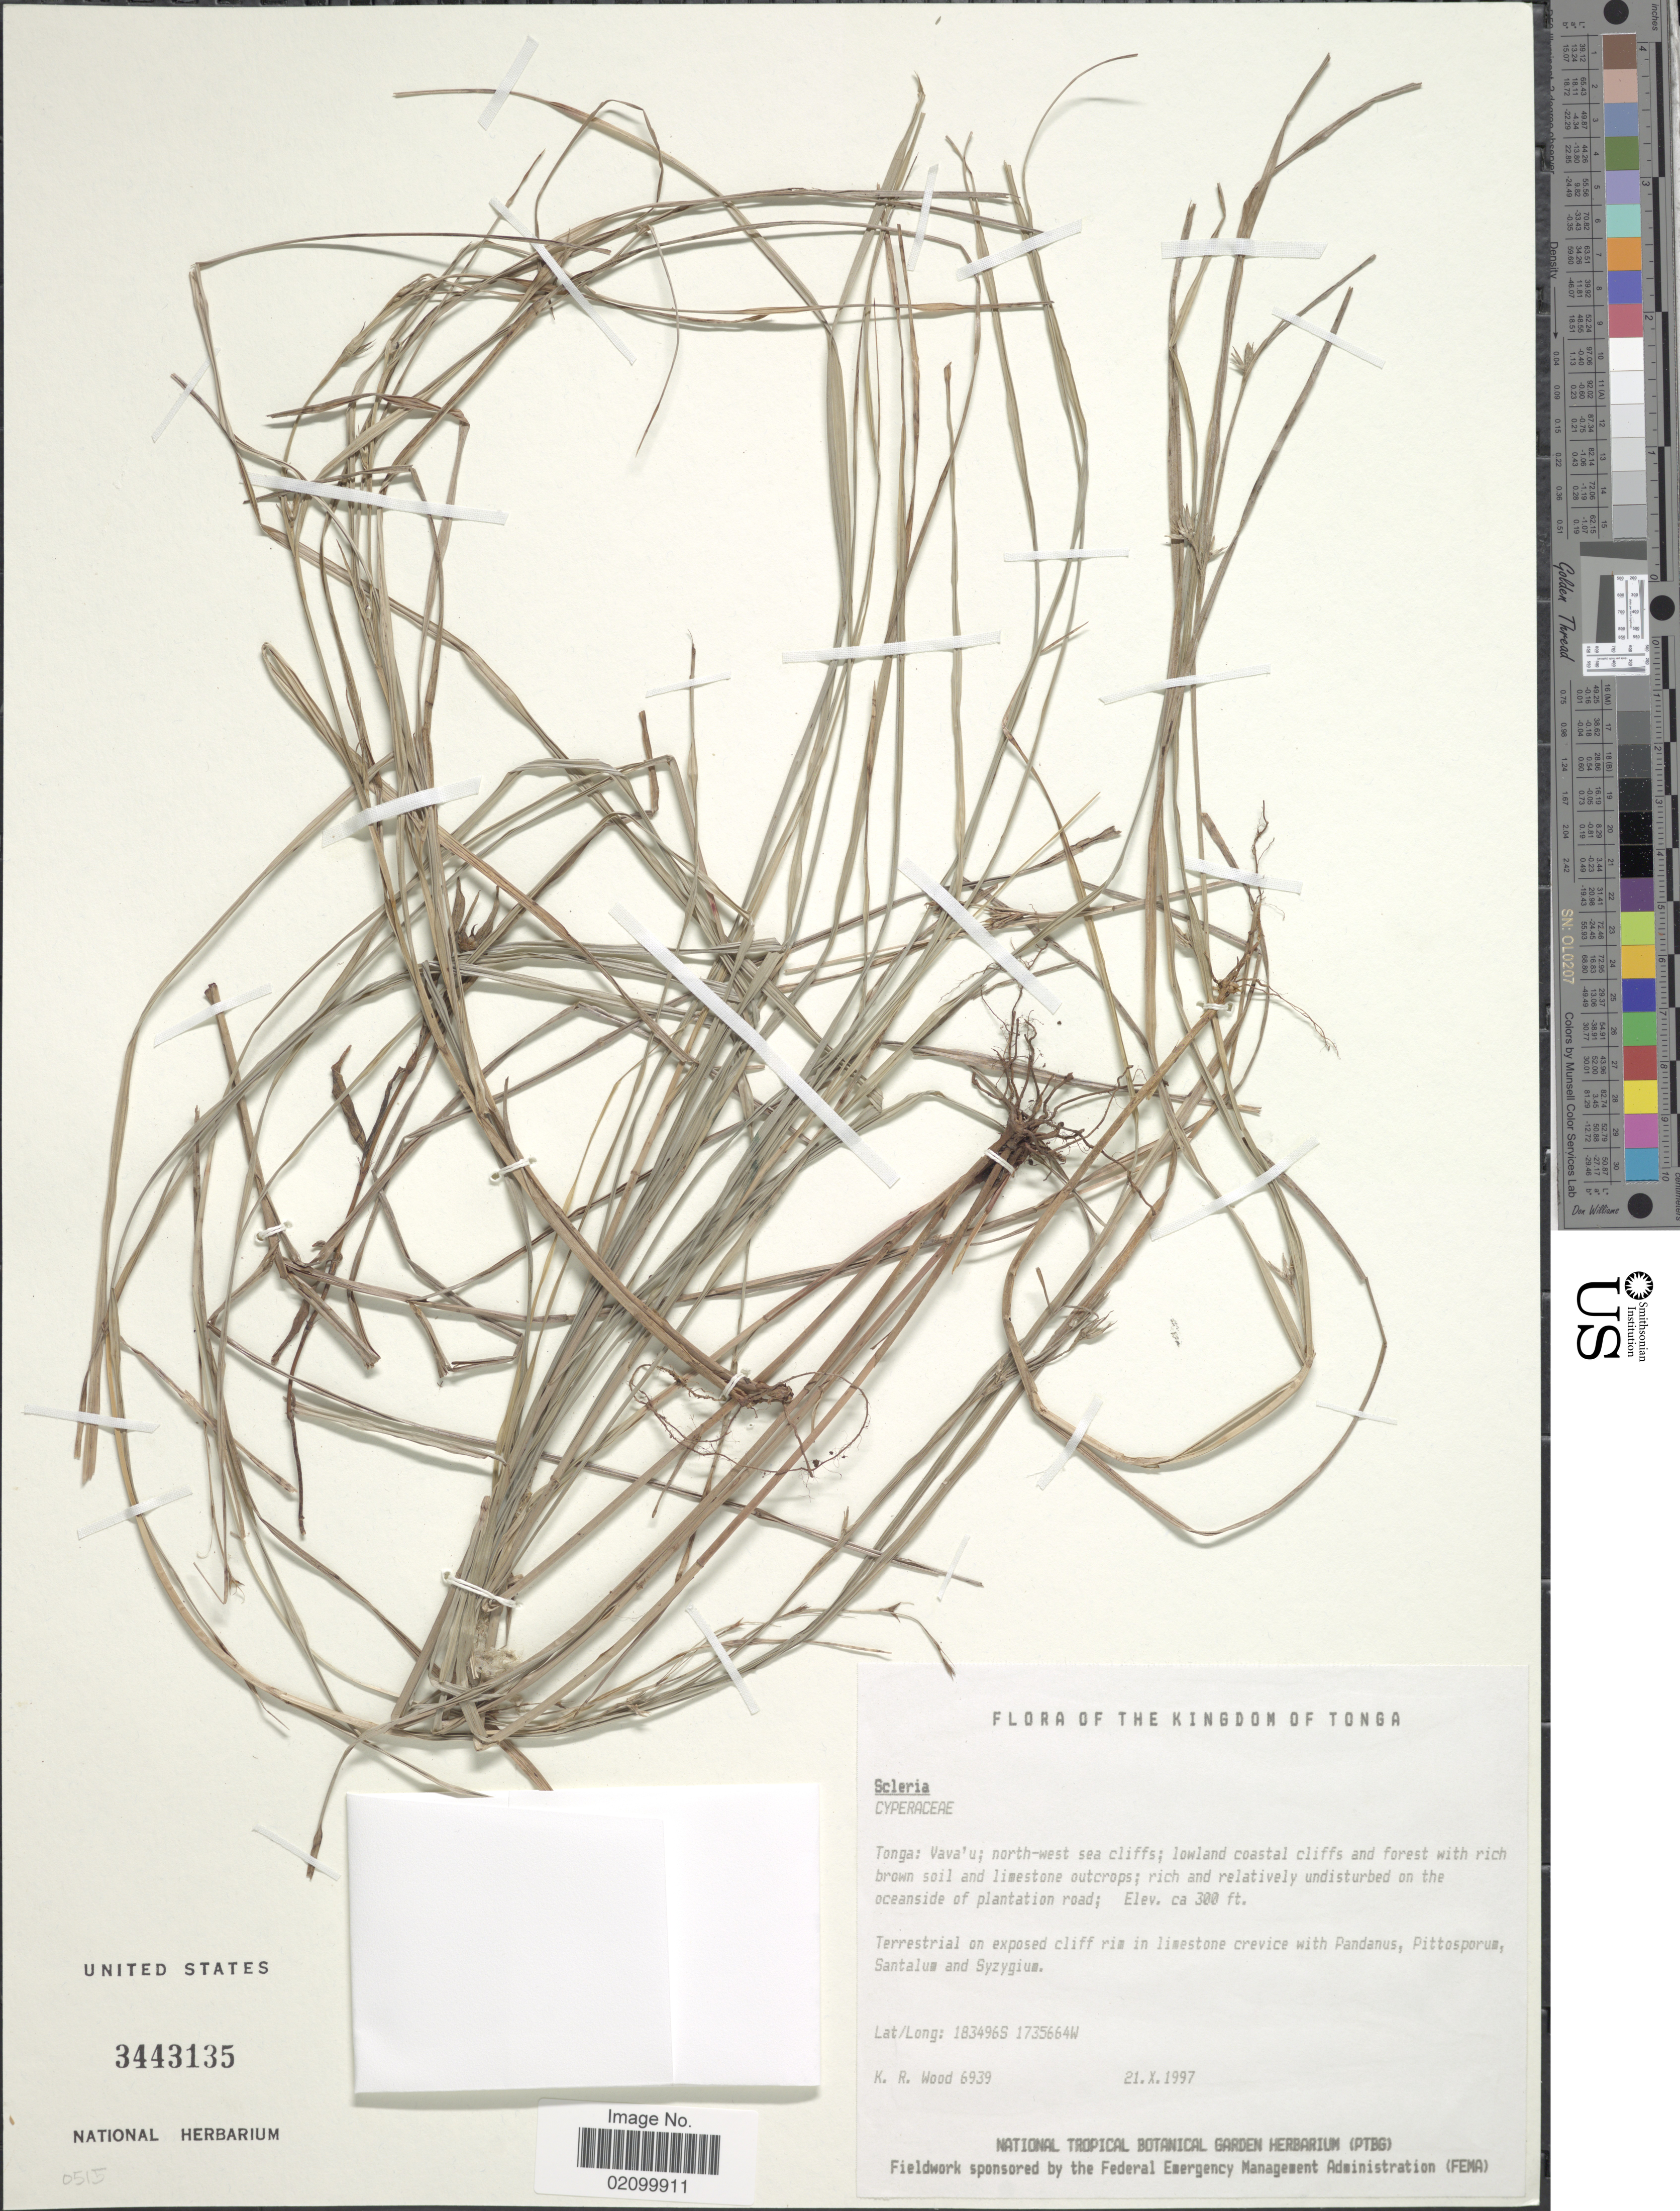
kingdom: Plantae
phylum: Tracheophyta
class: Liliopsida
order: Poales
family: Cyperaceae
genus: Scleria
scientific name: Scleria lithosperma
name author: (L.) Sw.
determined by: Strong, Mark T., (BOT), Smithsonian Institution - National Museum of Natural History (UNITED STATES)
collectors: K. R. Wood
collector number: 6939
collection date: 1997-10-21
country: Tonga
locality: Kingdom of Tonga. Vava'u; north- west sea cliffs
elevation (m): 91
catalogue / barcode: US 3443135